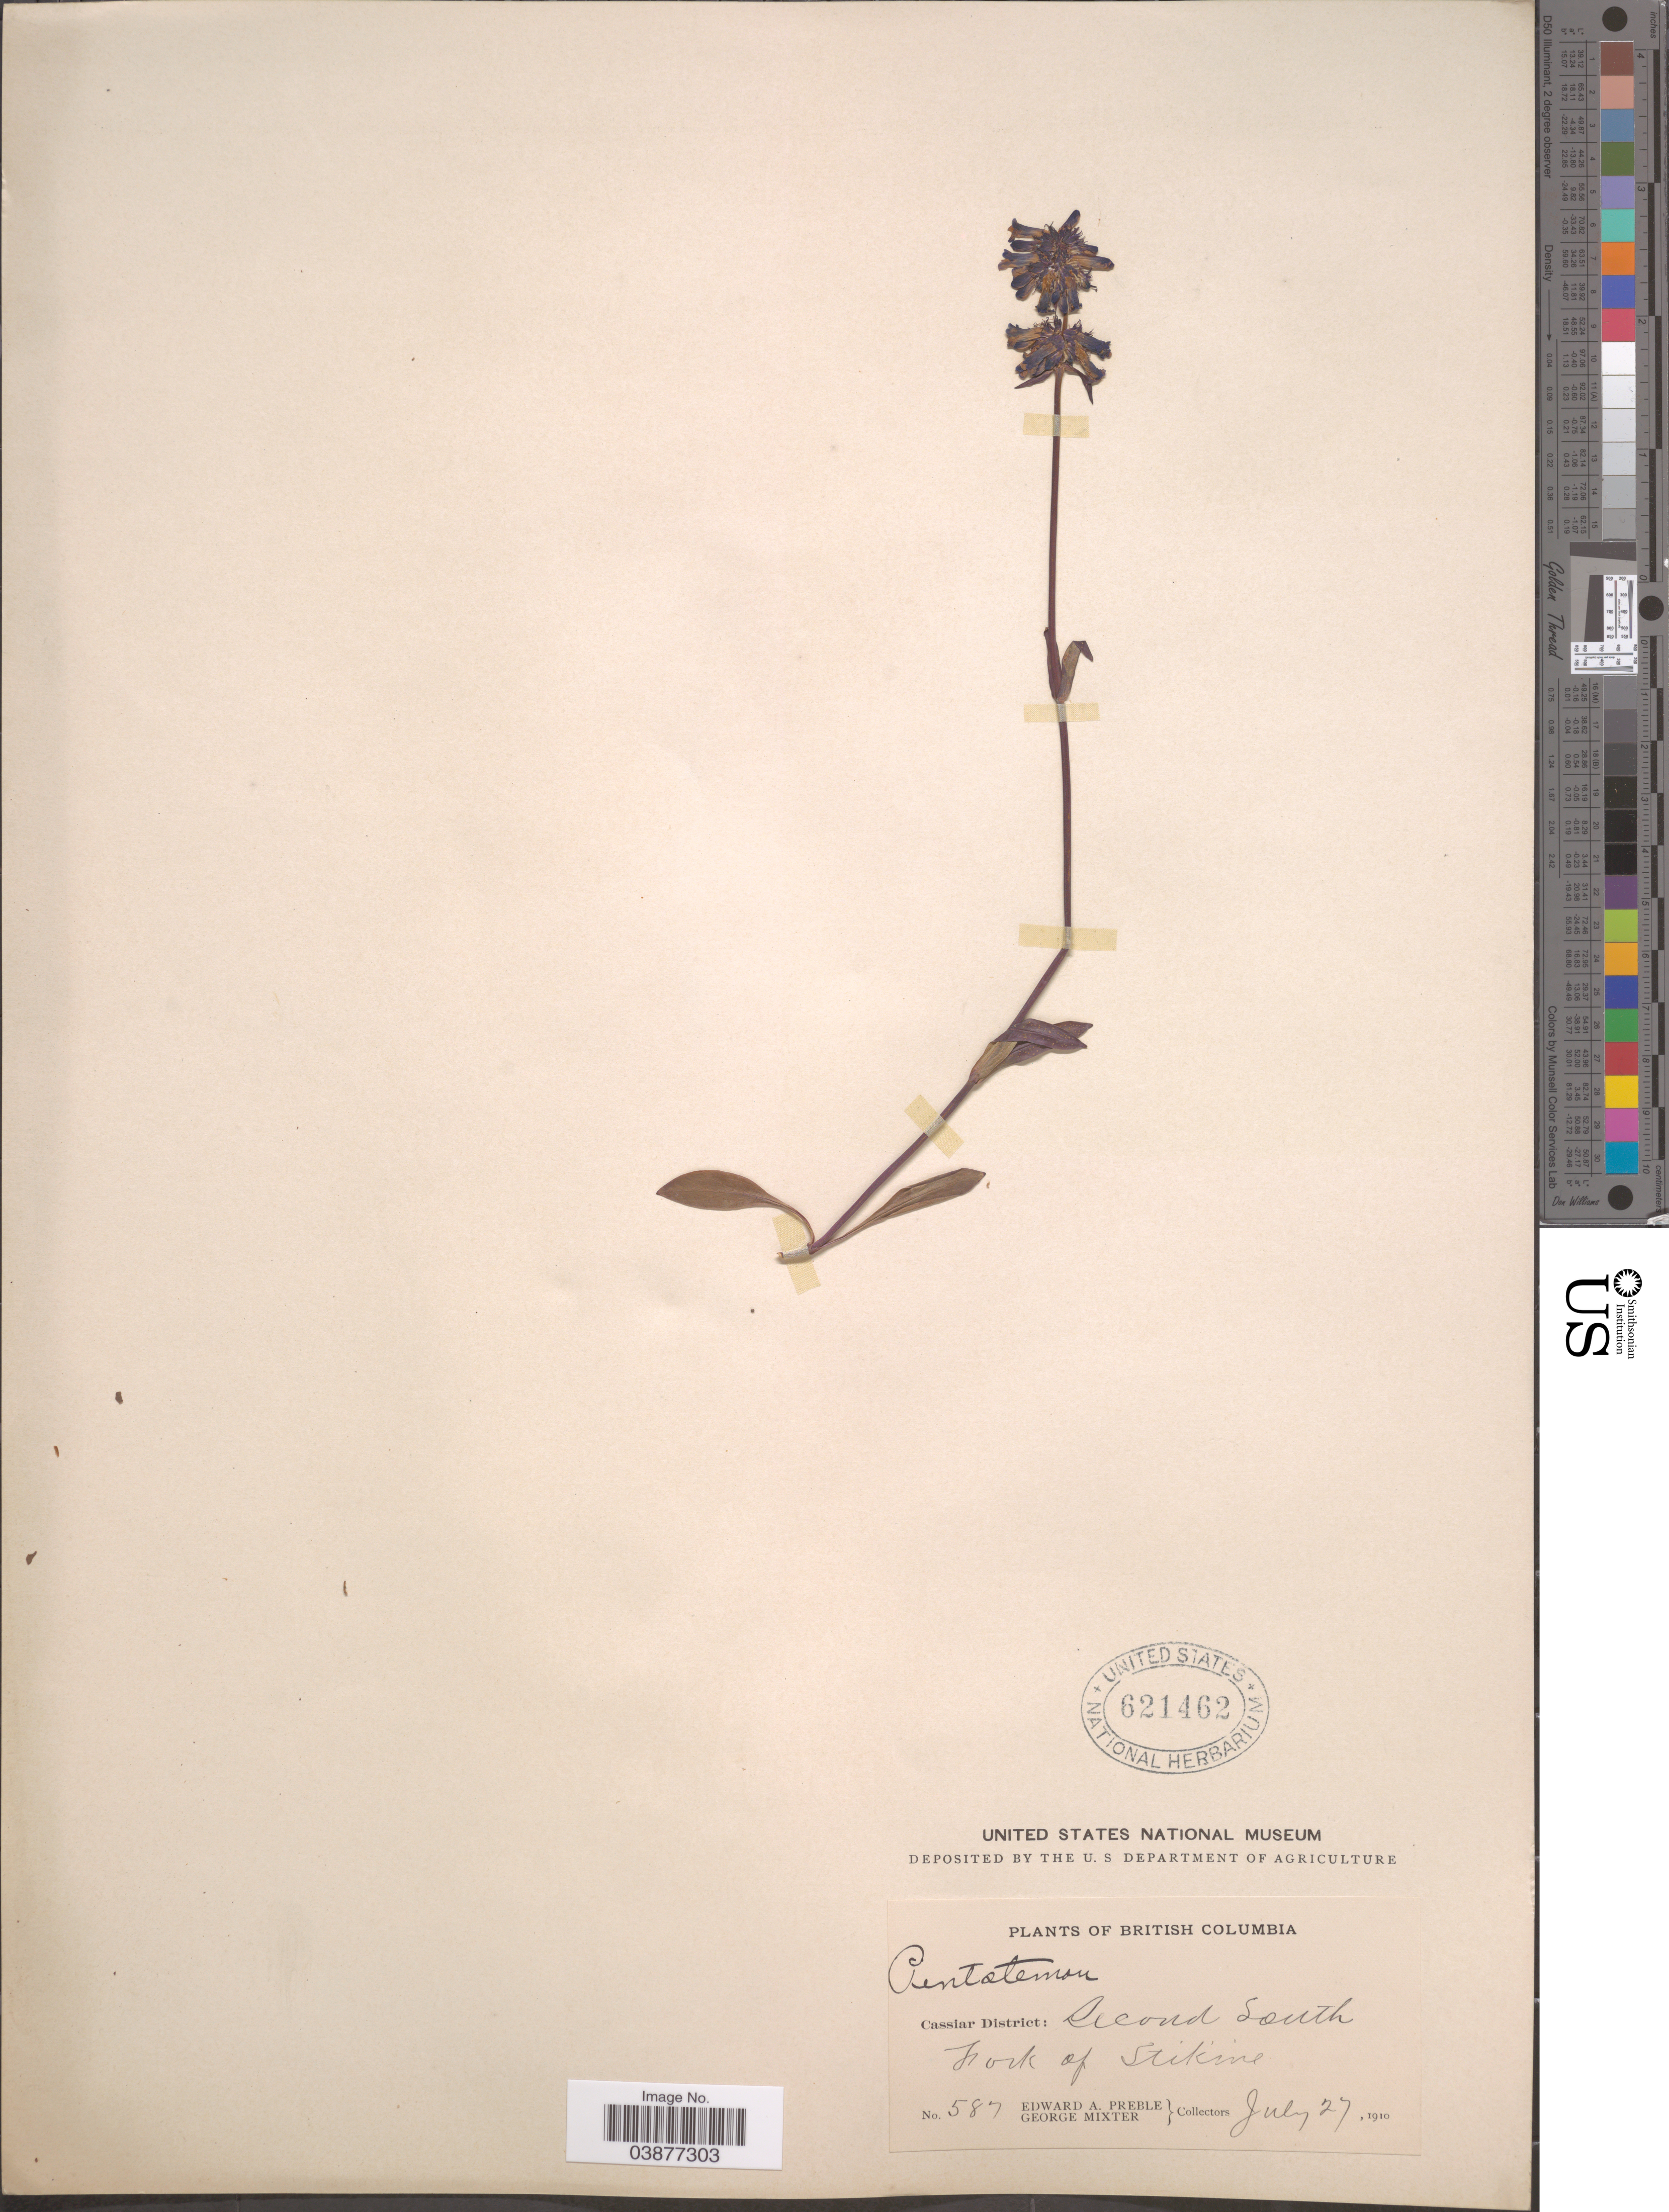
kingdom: Plantae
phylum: Tracheophyta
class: Magnoliopsida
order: Lamiales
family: Plantaginaceae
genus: Penstemon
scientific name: Penstemon procerus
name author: Douglas ex Graham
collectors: E. Preble & G. Mixter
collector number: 587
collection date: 1910-07-27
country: Canada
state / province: British Columbia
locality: Cassiar District: Second South Fork of Stikine.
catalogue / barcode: US 621462